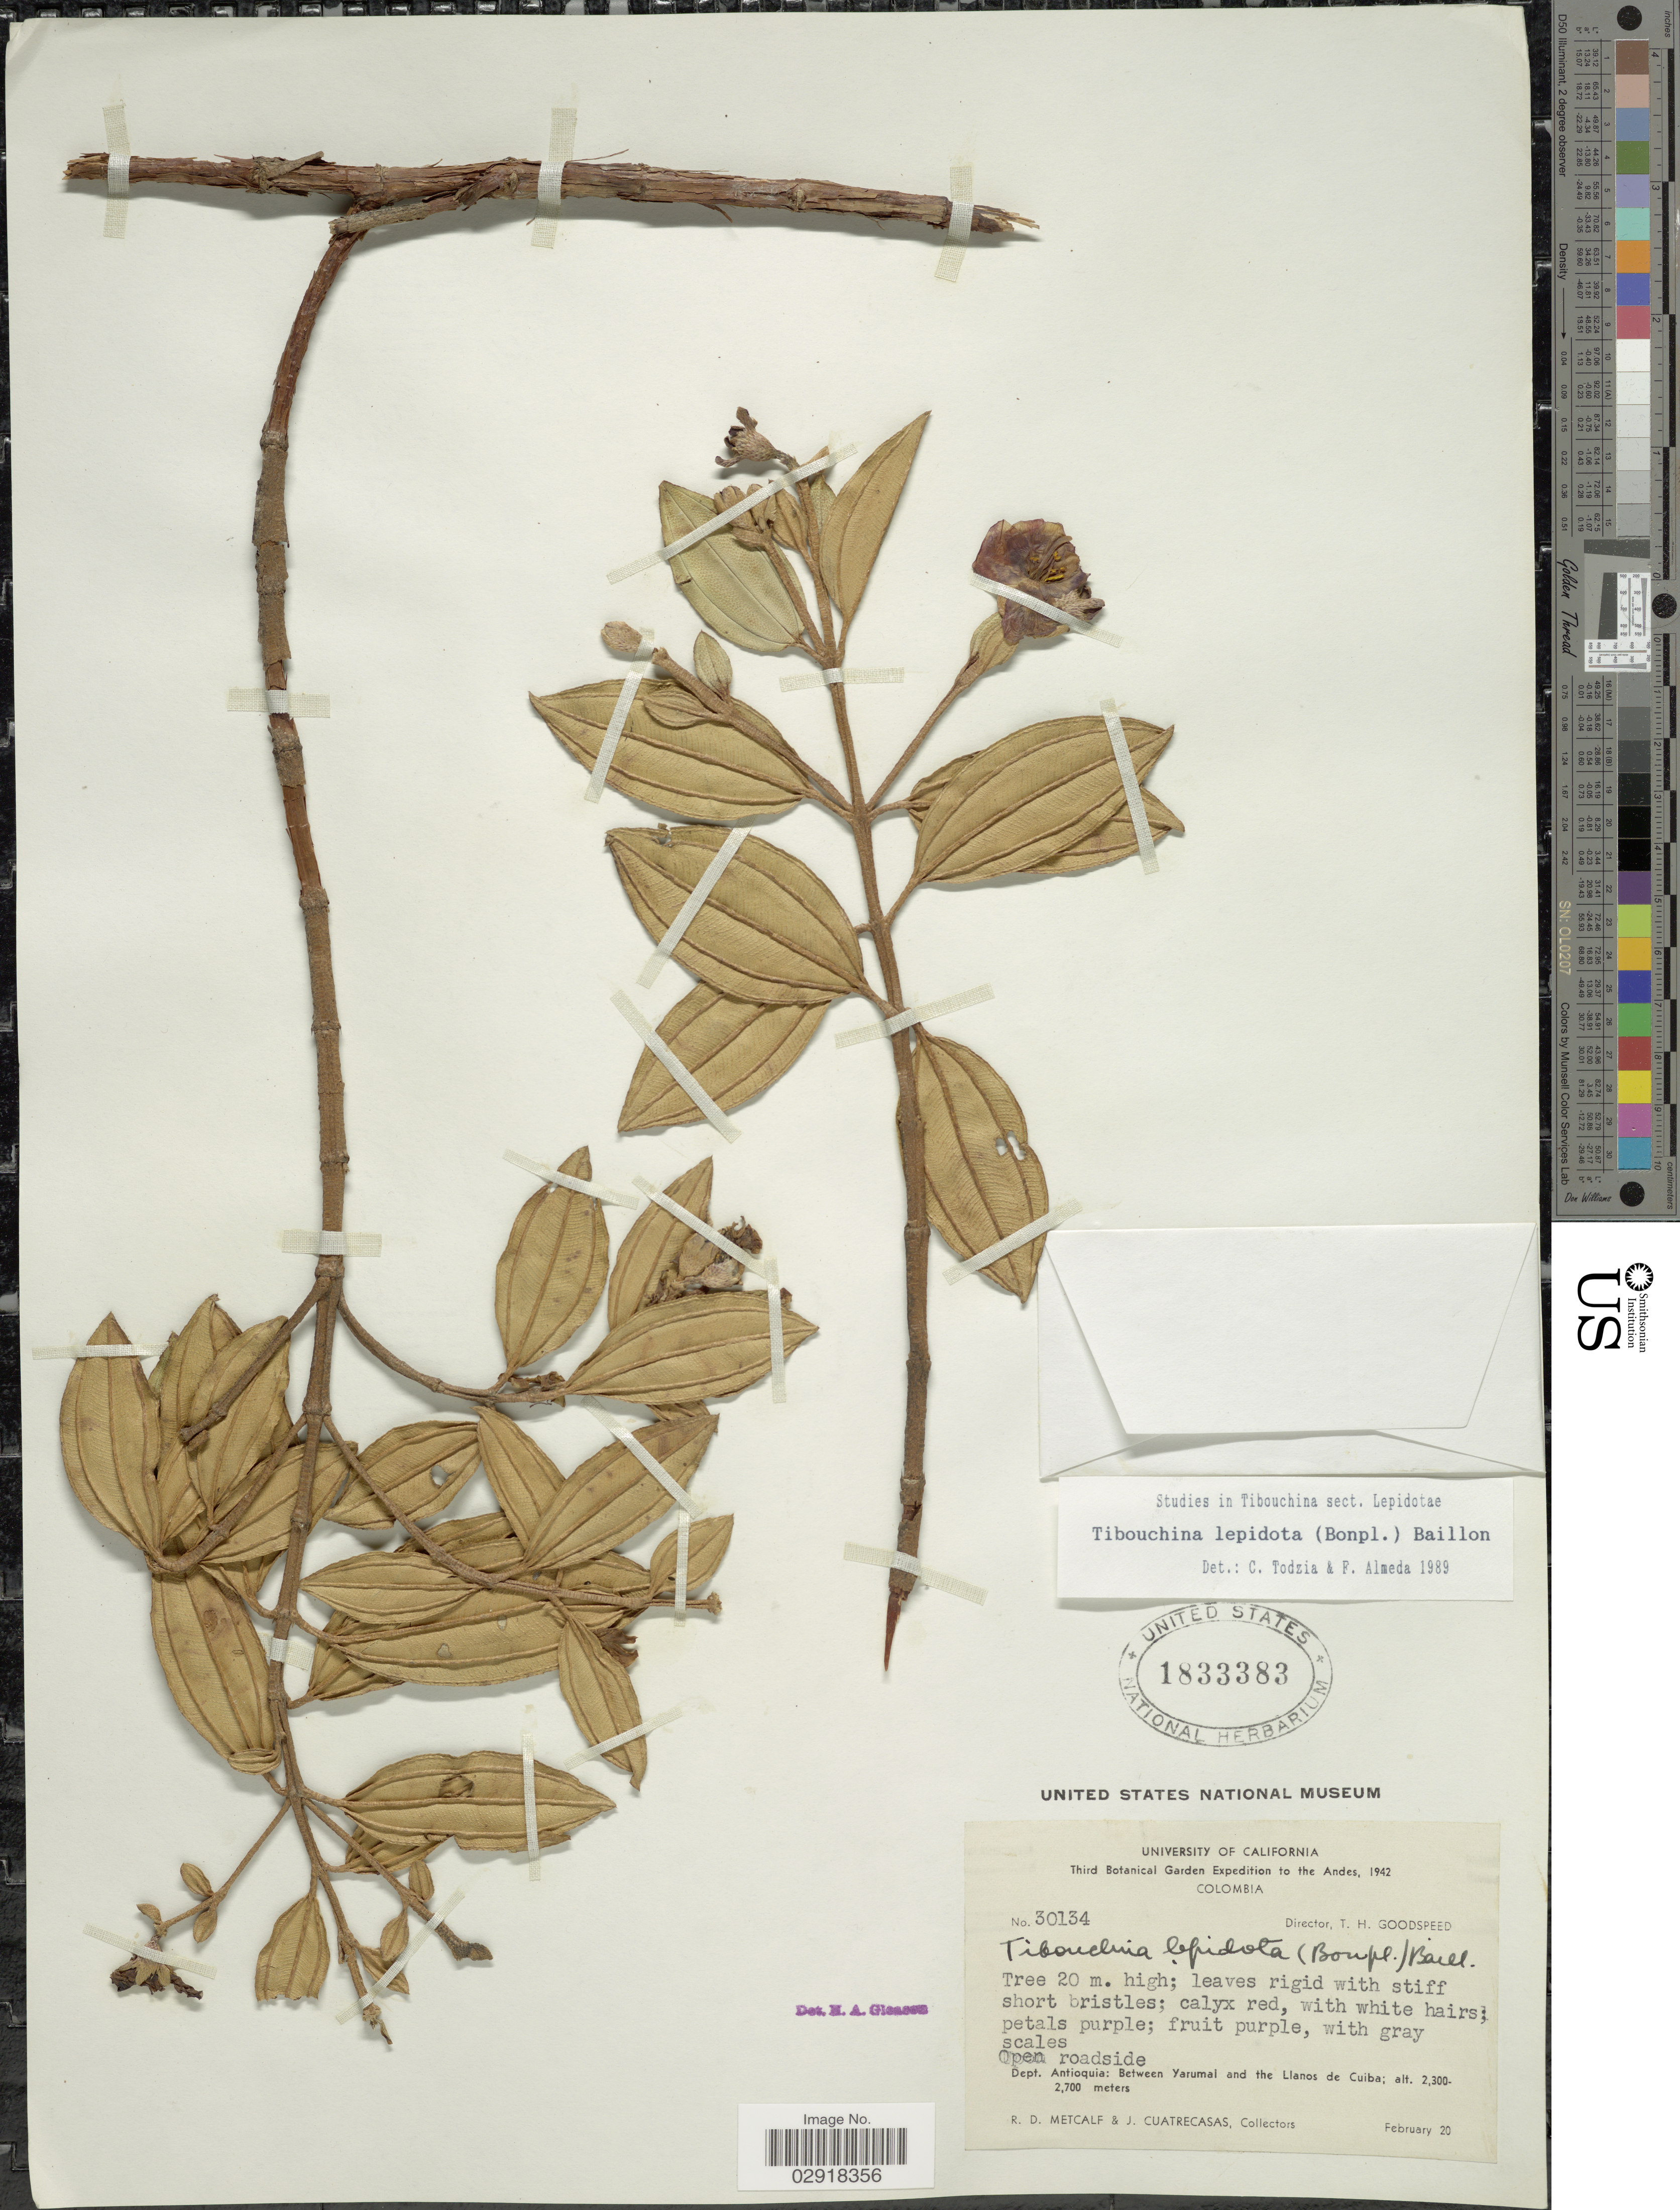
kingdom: Plantae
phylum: Tracheophyta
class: Magnoliopsida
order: Myrtales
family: Melastomataceae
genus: Andesanthus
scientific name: Andesanthus lepidotus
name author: (Humb. & Bonpl.) P.J.F. Guim. & Michelang.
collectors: R. D. Metcalf & J. Cuatrecasas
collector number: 30134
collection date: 1942-02-20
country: Colombia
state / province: Antioquia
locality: Andes, Dept. Antioquia, Between Yarumal and the Llanos de Cuiba.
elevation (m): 2300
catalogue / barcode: US 1833383